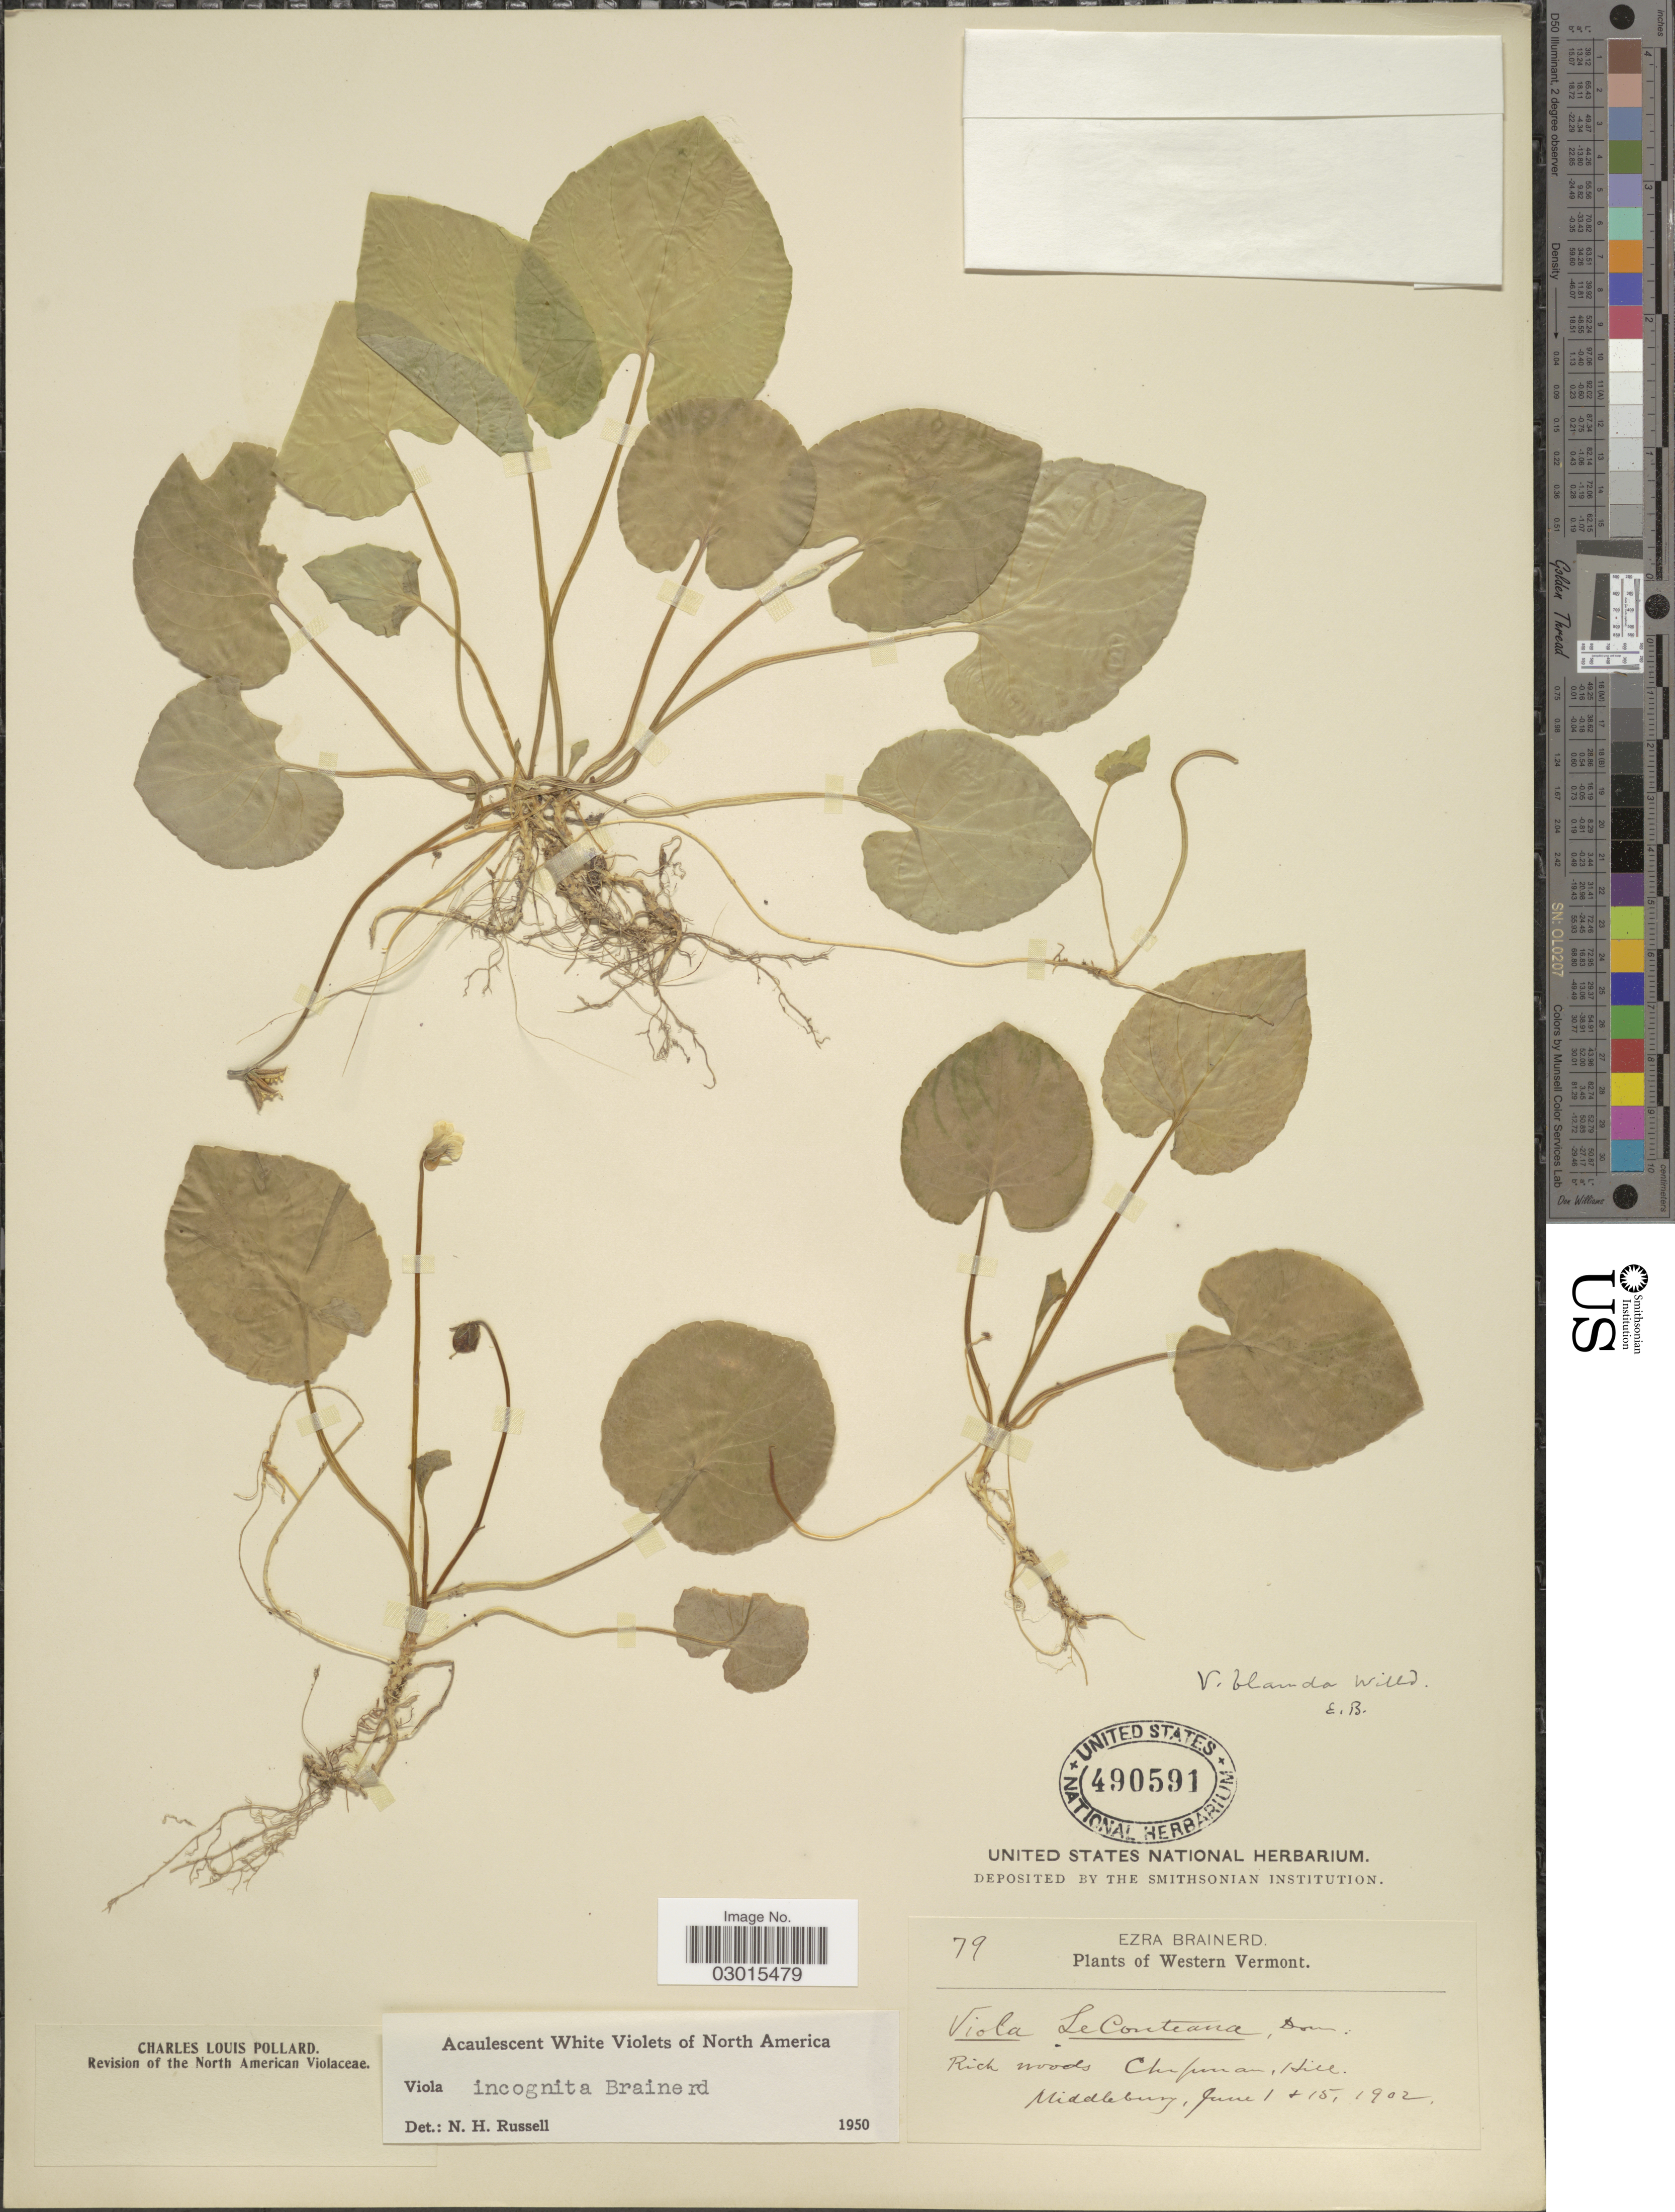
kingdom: Plantae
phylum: Tracheophyta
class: Magnoliopsida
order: Malpighiales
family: Violaceae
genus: Viola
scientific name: Viola incognita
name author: Brainerd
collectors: E. Brainerd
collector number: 79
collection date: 1902-06-01/1902-06-15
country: United States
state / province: Vermont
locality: Western Vermont. Chapman Hill. Middlebury.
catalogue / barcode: US 490591